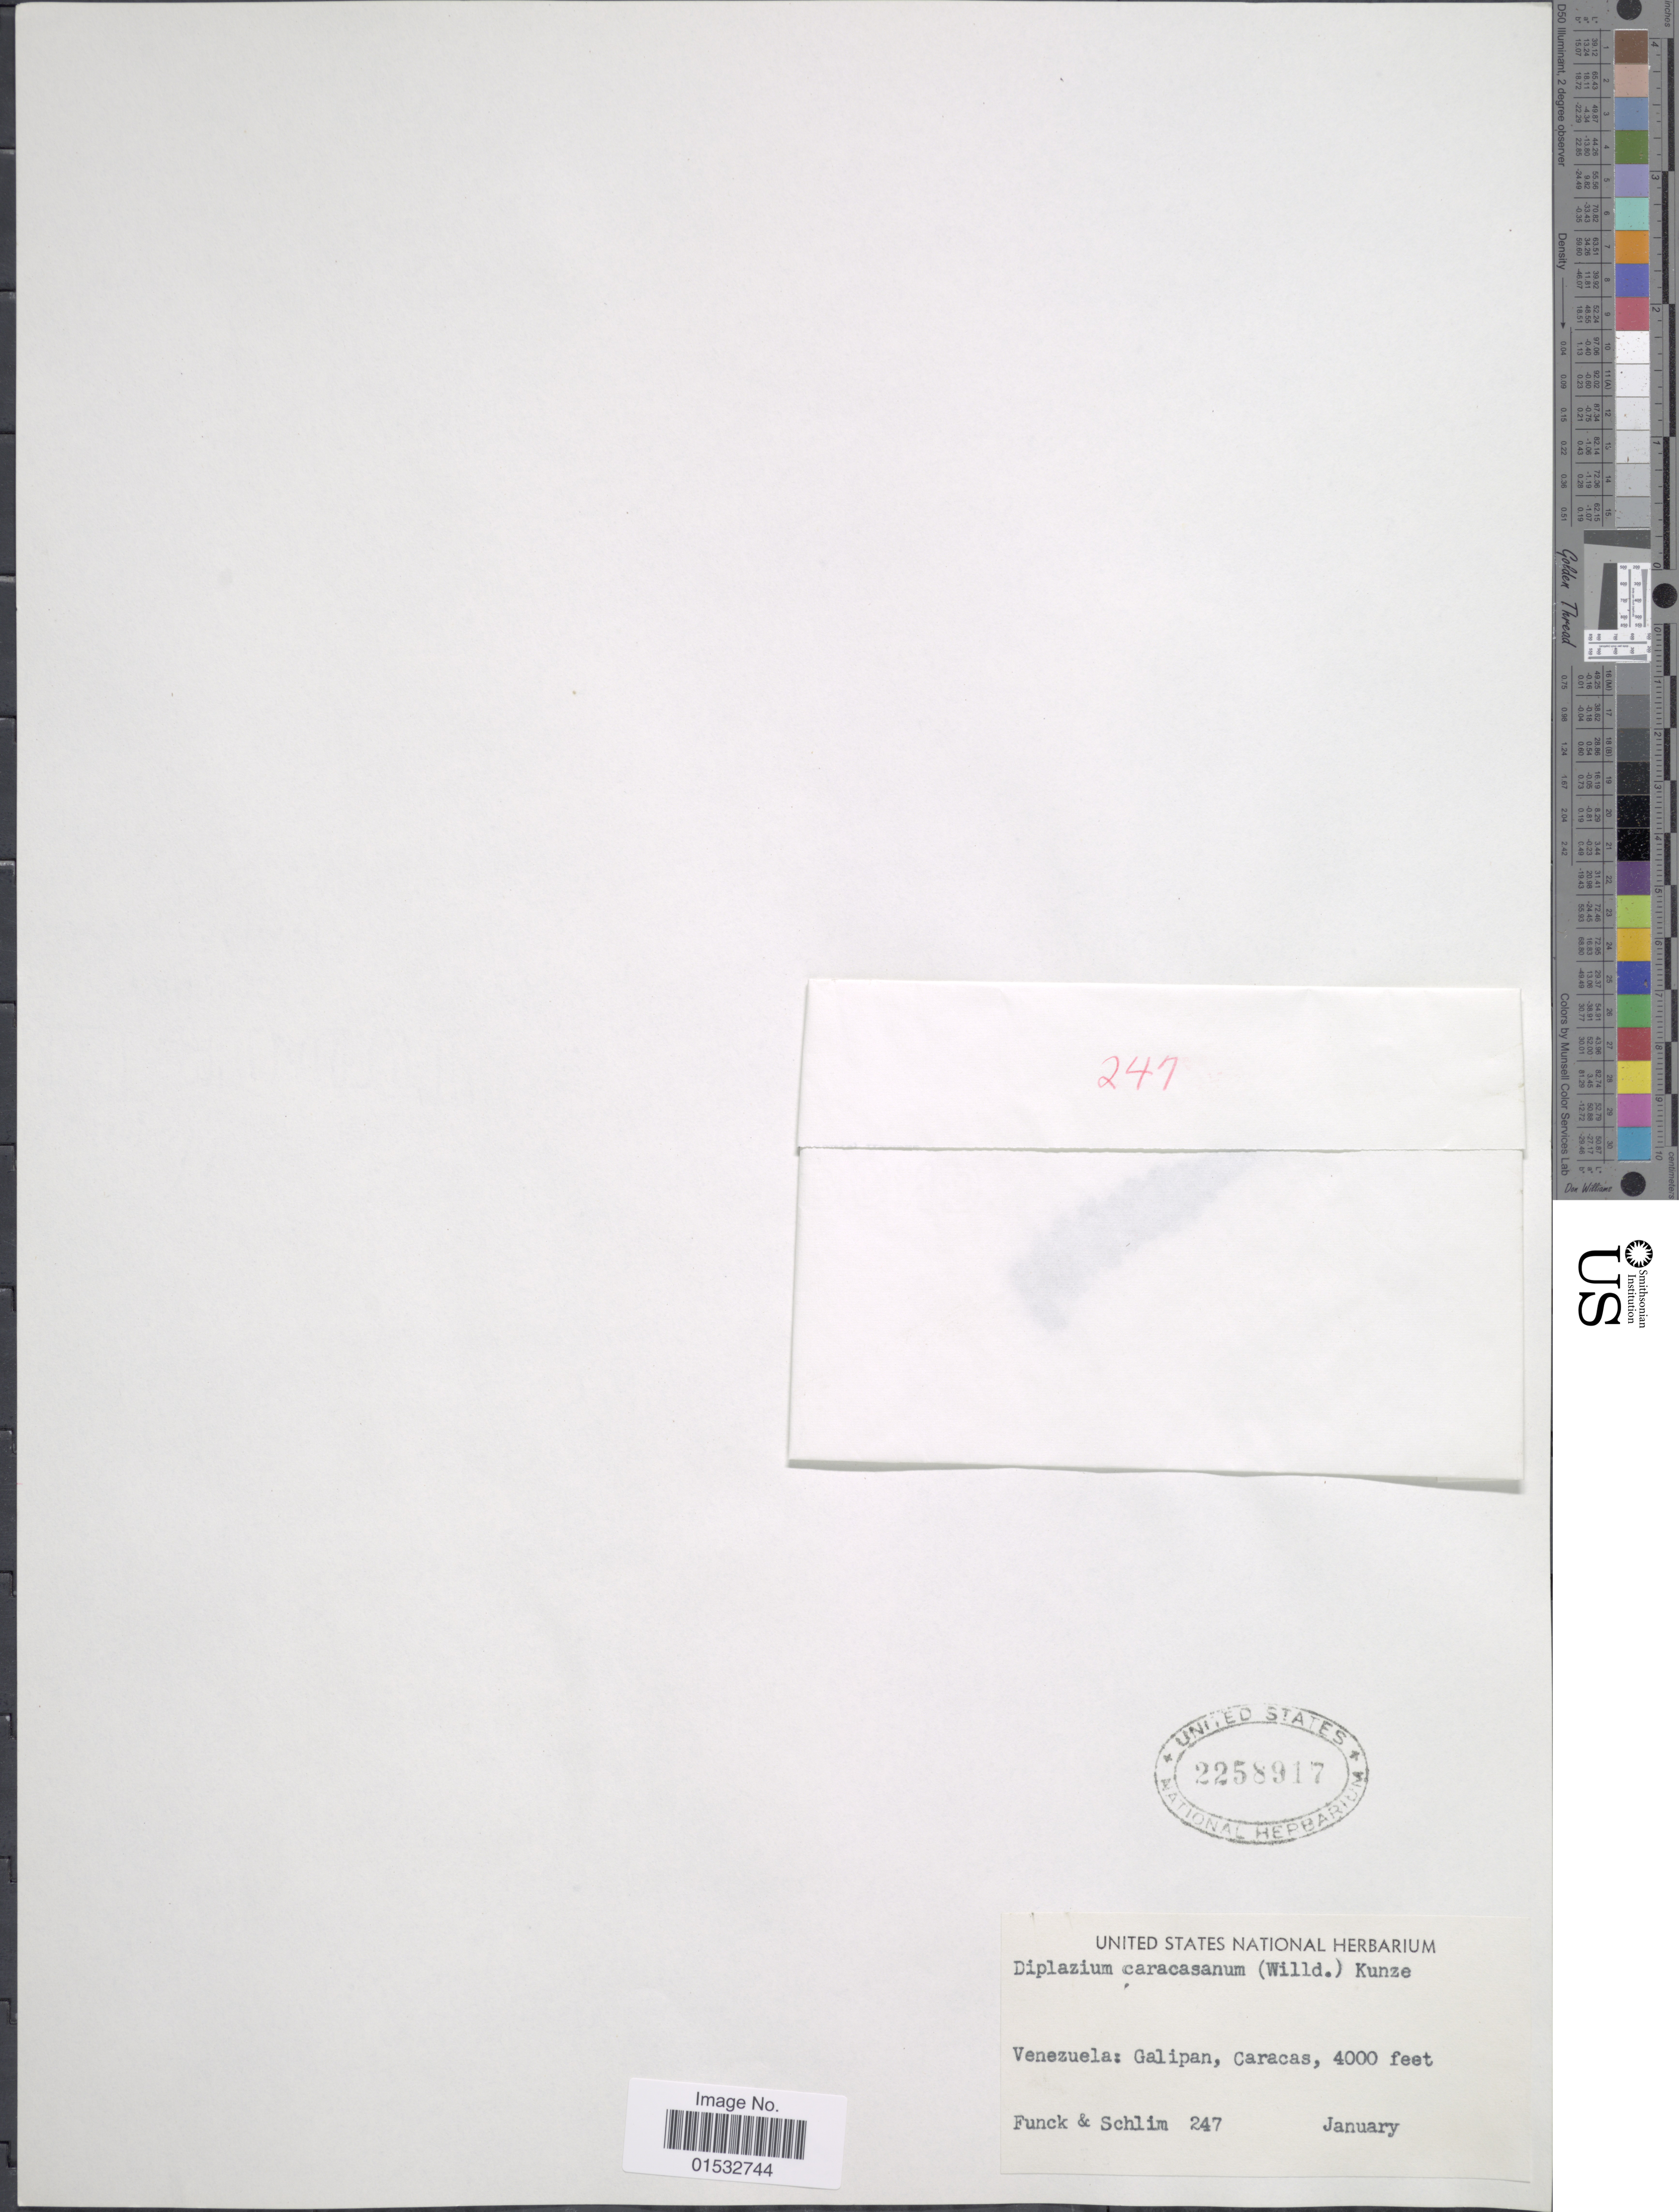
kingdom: Plantae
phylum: Tracheophyta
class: Polypodiopsida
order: Polypodiales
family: Athyriaceae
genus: Diplazium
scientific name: Diplazium caracasanum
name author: (Wild) Kunze ex Krone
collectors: -. Funk & L. Schlim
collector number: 247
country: Venezuela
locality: Galipan, Caracas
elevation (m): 1219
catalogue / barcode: US 2258917